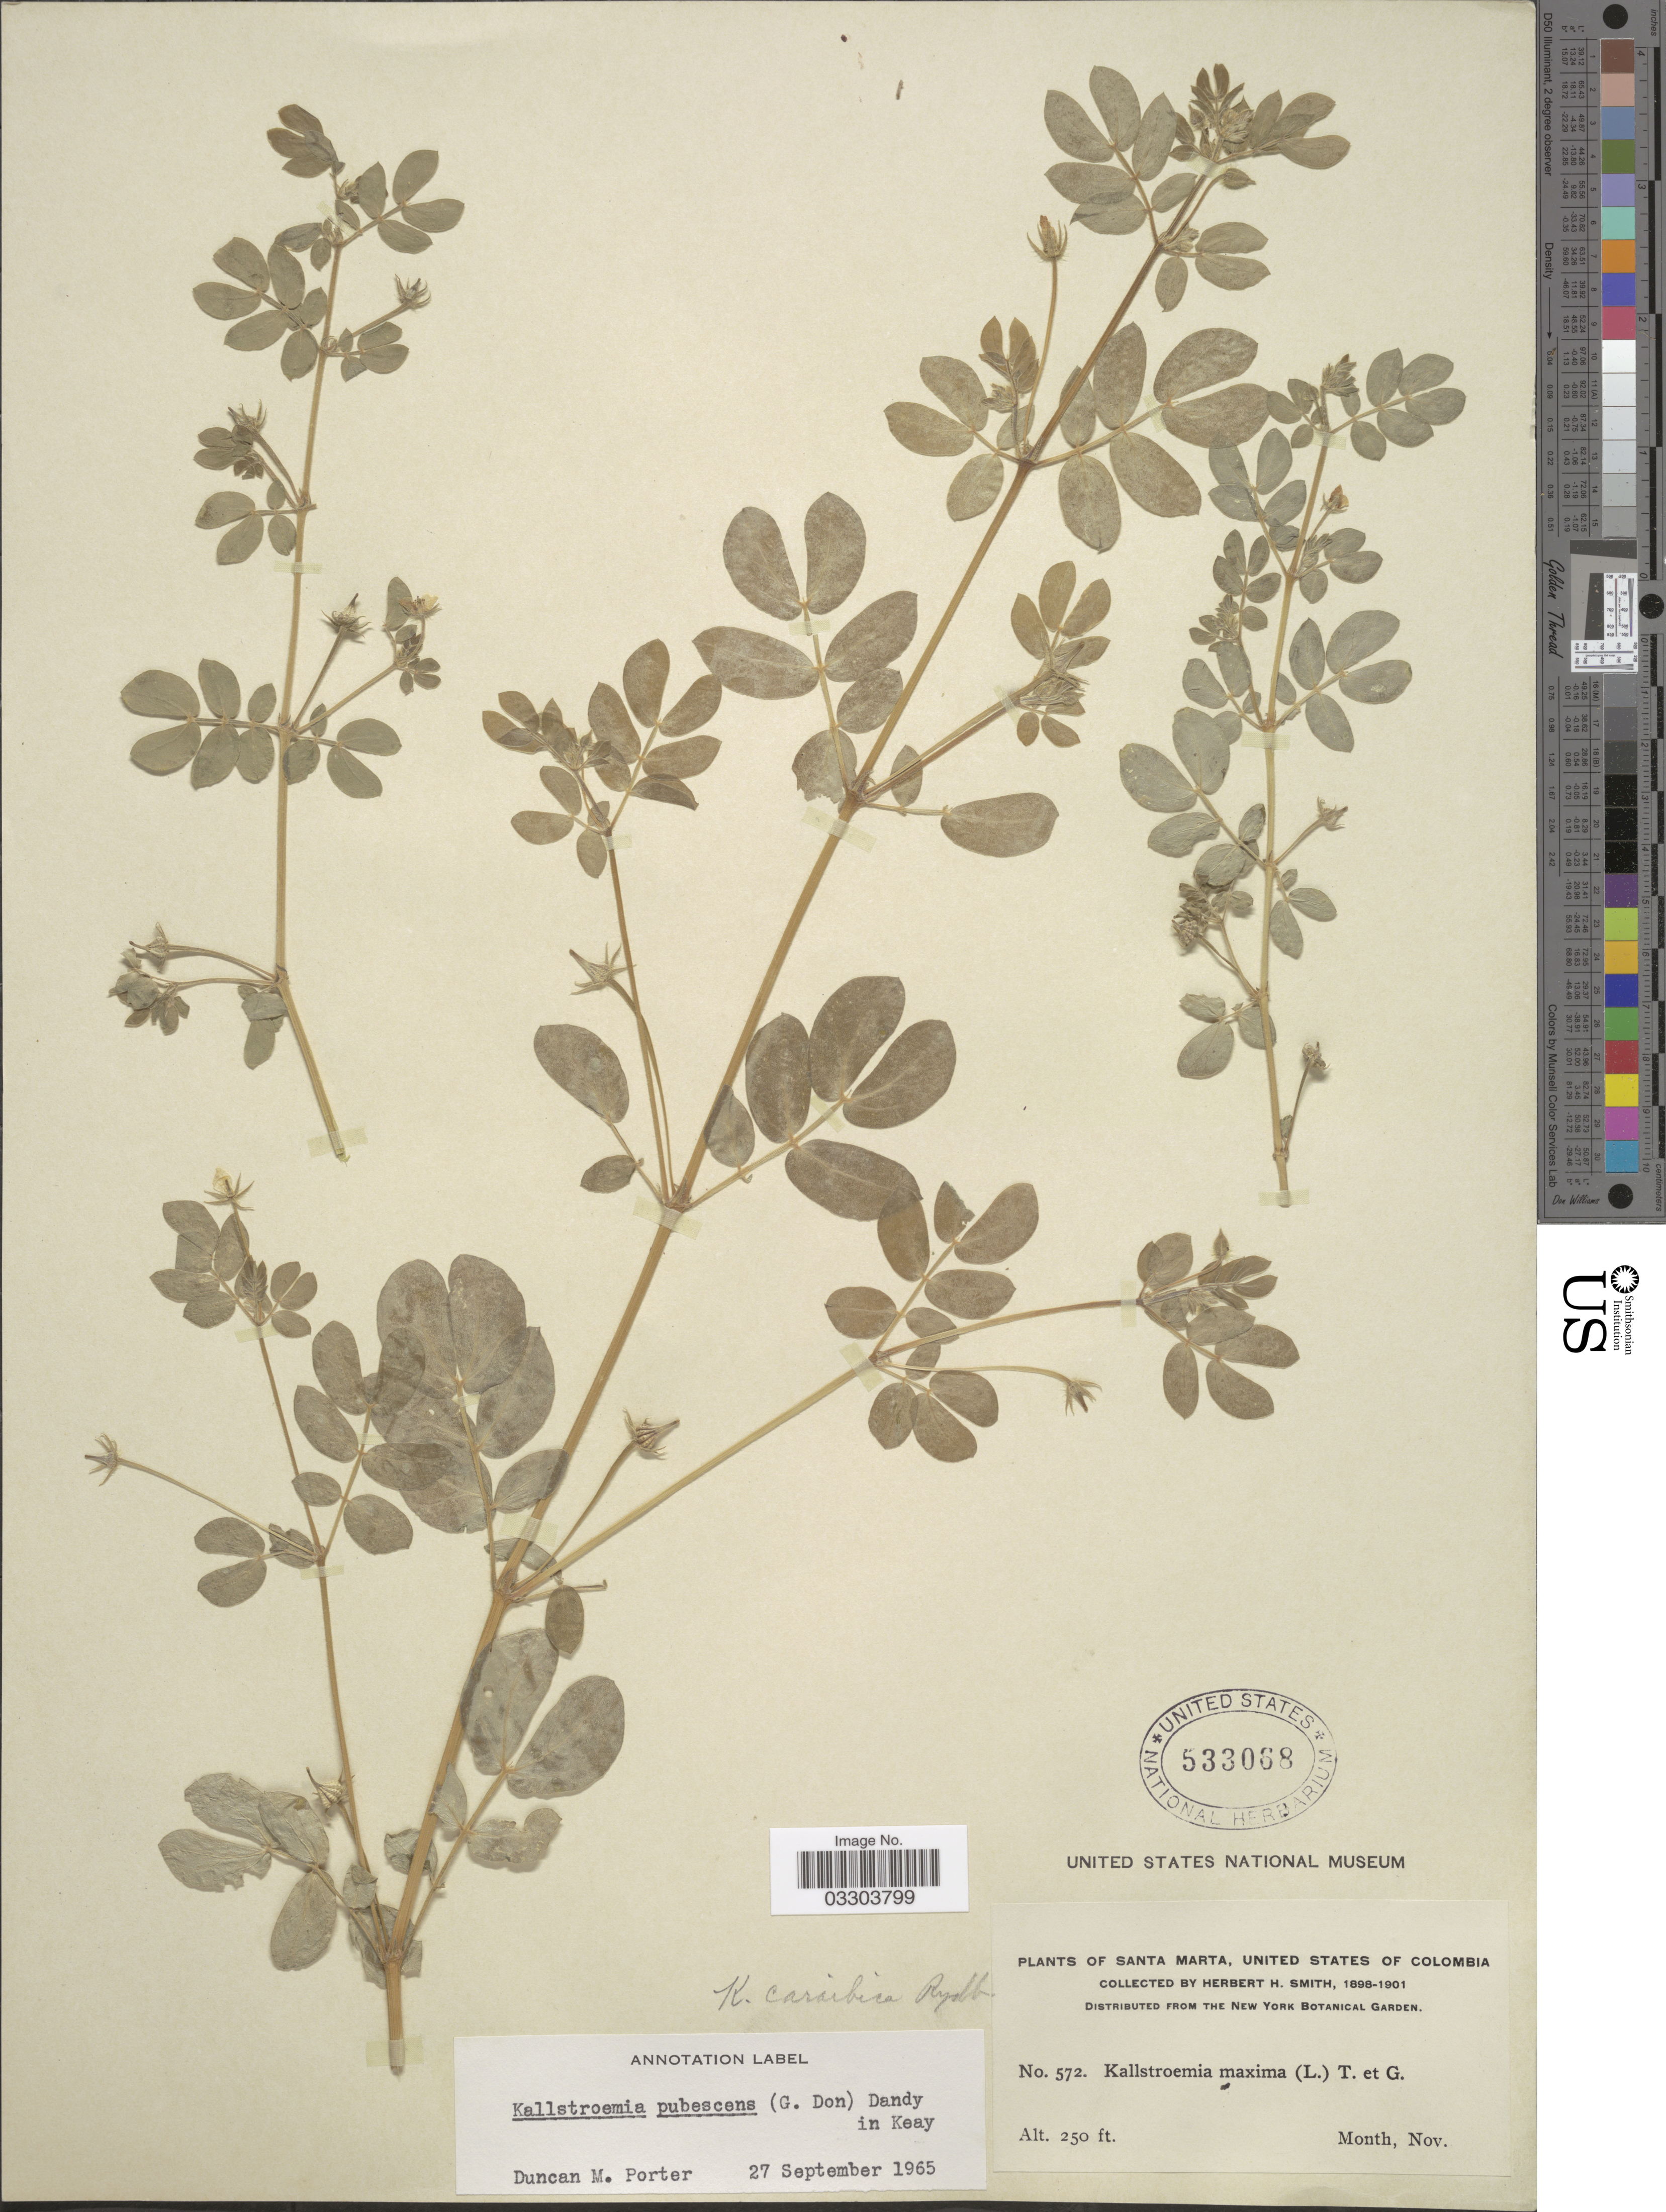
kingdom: Plantae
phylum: Tracheophyta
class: Magnoliopsida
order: Zygophyllales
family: Zygophyllaceae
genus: Kallstroemia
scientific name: Kallstroemia pubescens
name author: (G. Don) Dandy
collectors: Herbert H. Smith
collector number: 572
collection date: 1898-11/1901-11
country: Colombia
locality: Santa Marta, United States of Colombia.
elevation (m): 76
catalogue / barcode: US 533068